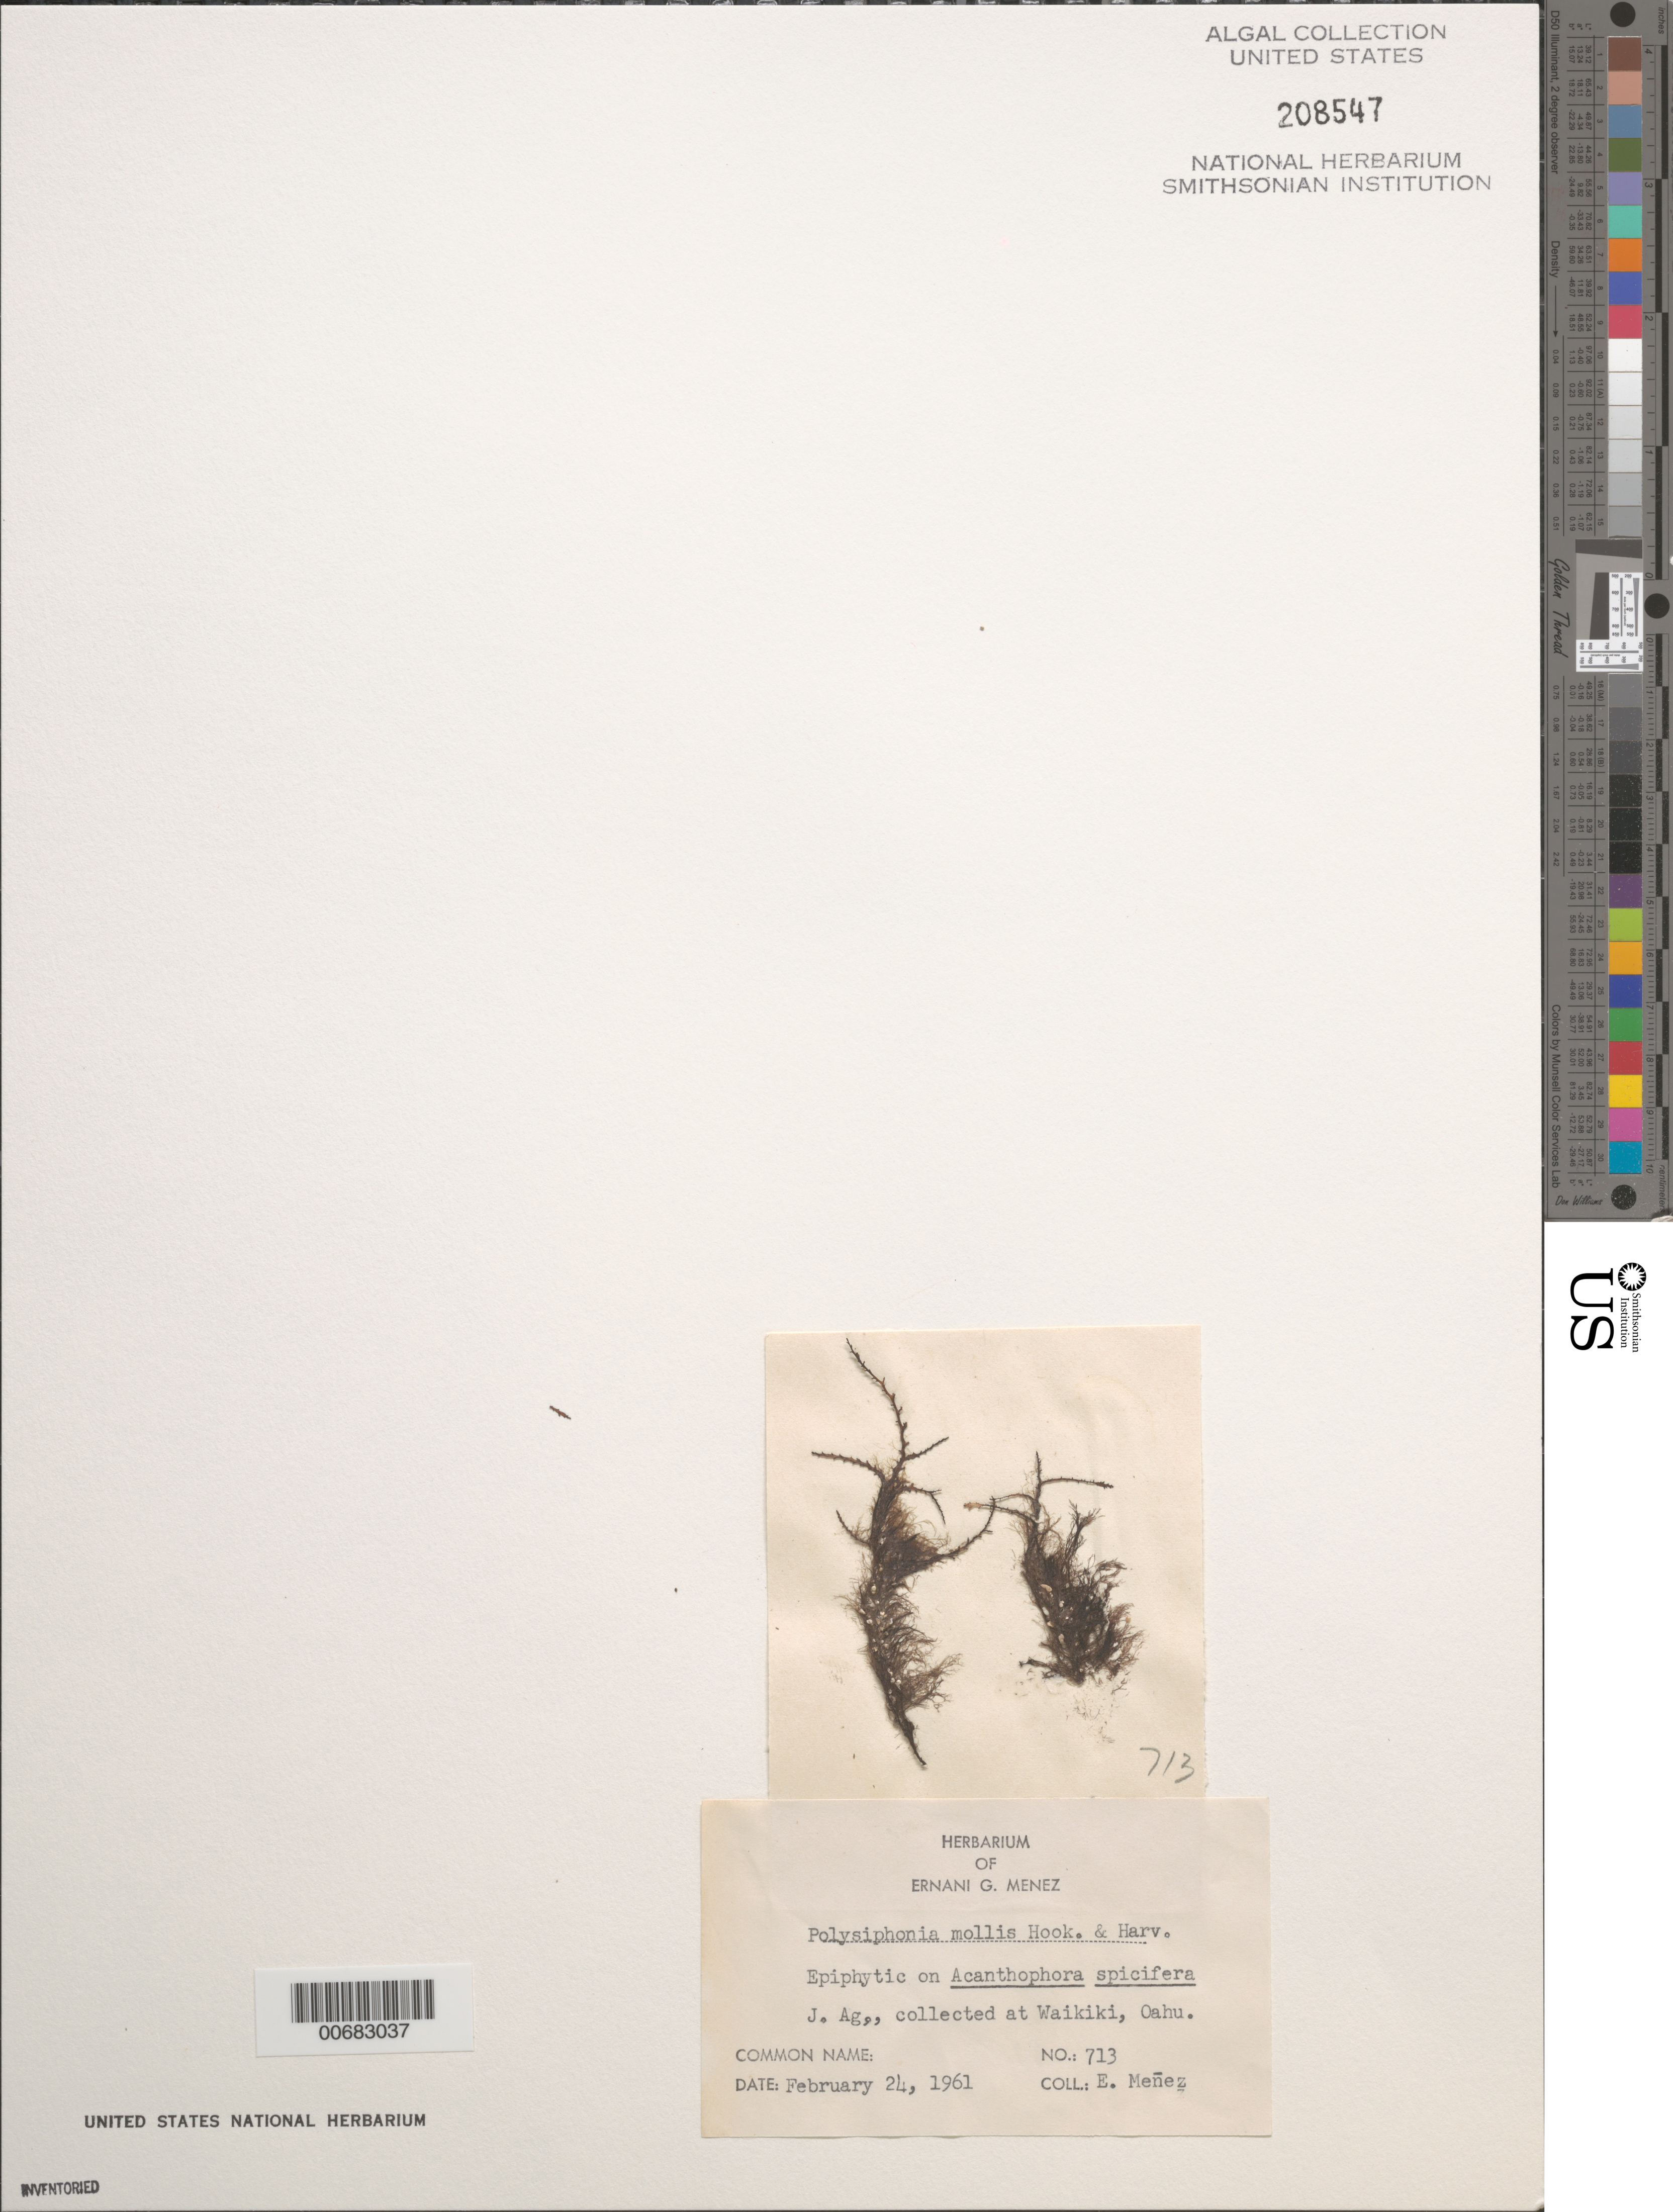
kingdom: Plantae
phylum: Rhodophyta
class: Florideophyceae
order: Ceramiales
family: Rhodomelaceae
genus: Polysiphonia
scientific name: Polysiphonia mollis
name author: Hook. f. & Harv.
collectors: Meñez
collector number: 713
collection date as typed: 24 Feb 1961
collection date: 1961-02-24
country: United States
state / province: Hawaii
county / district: Honolulu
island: Oahu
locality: Waikiki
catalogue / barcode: US 208547